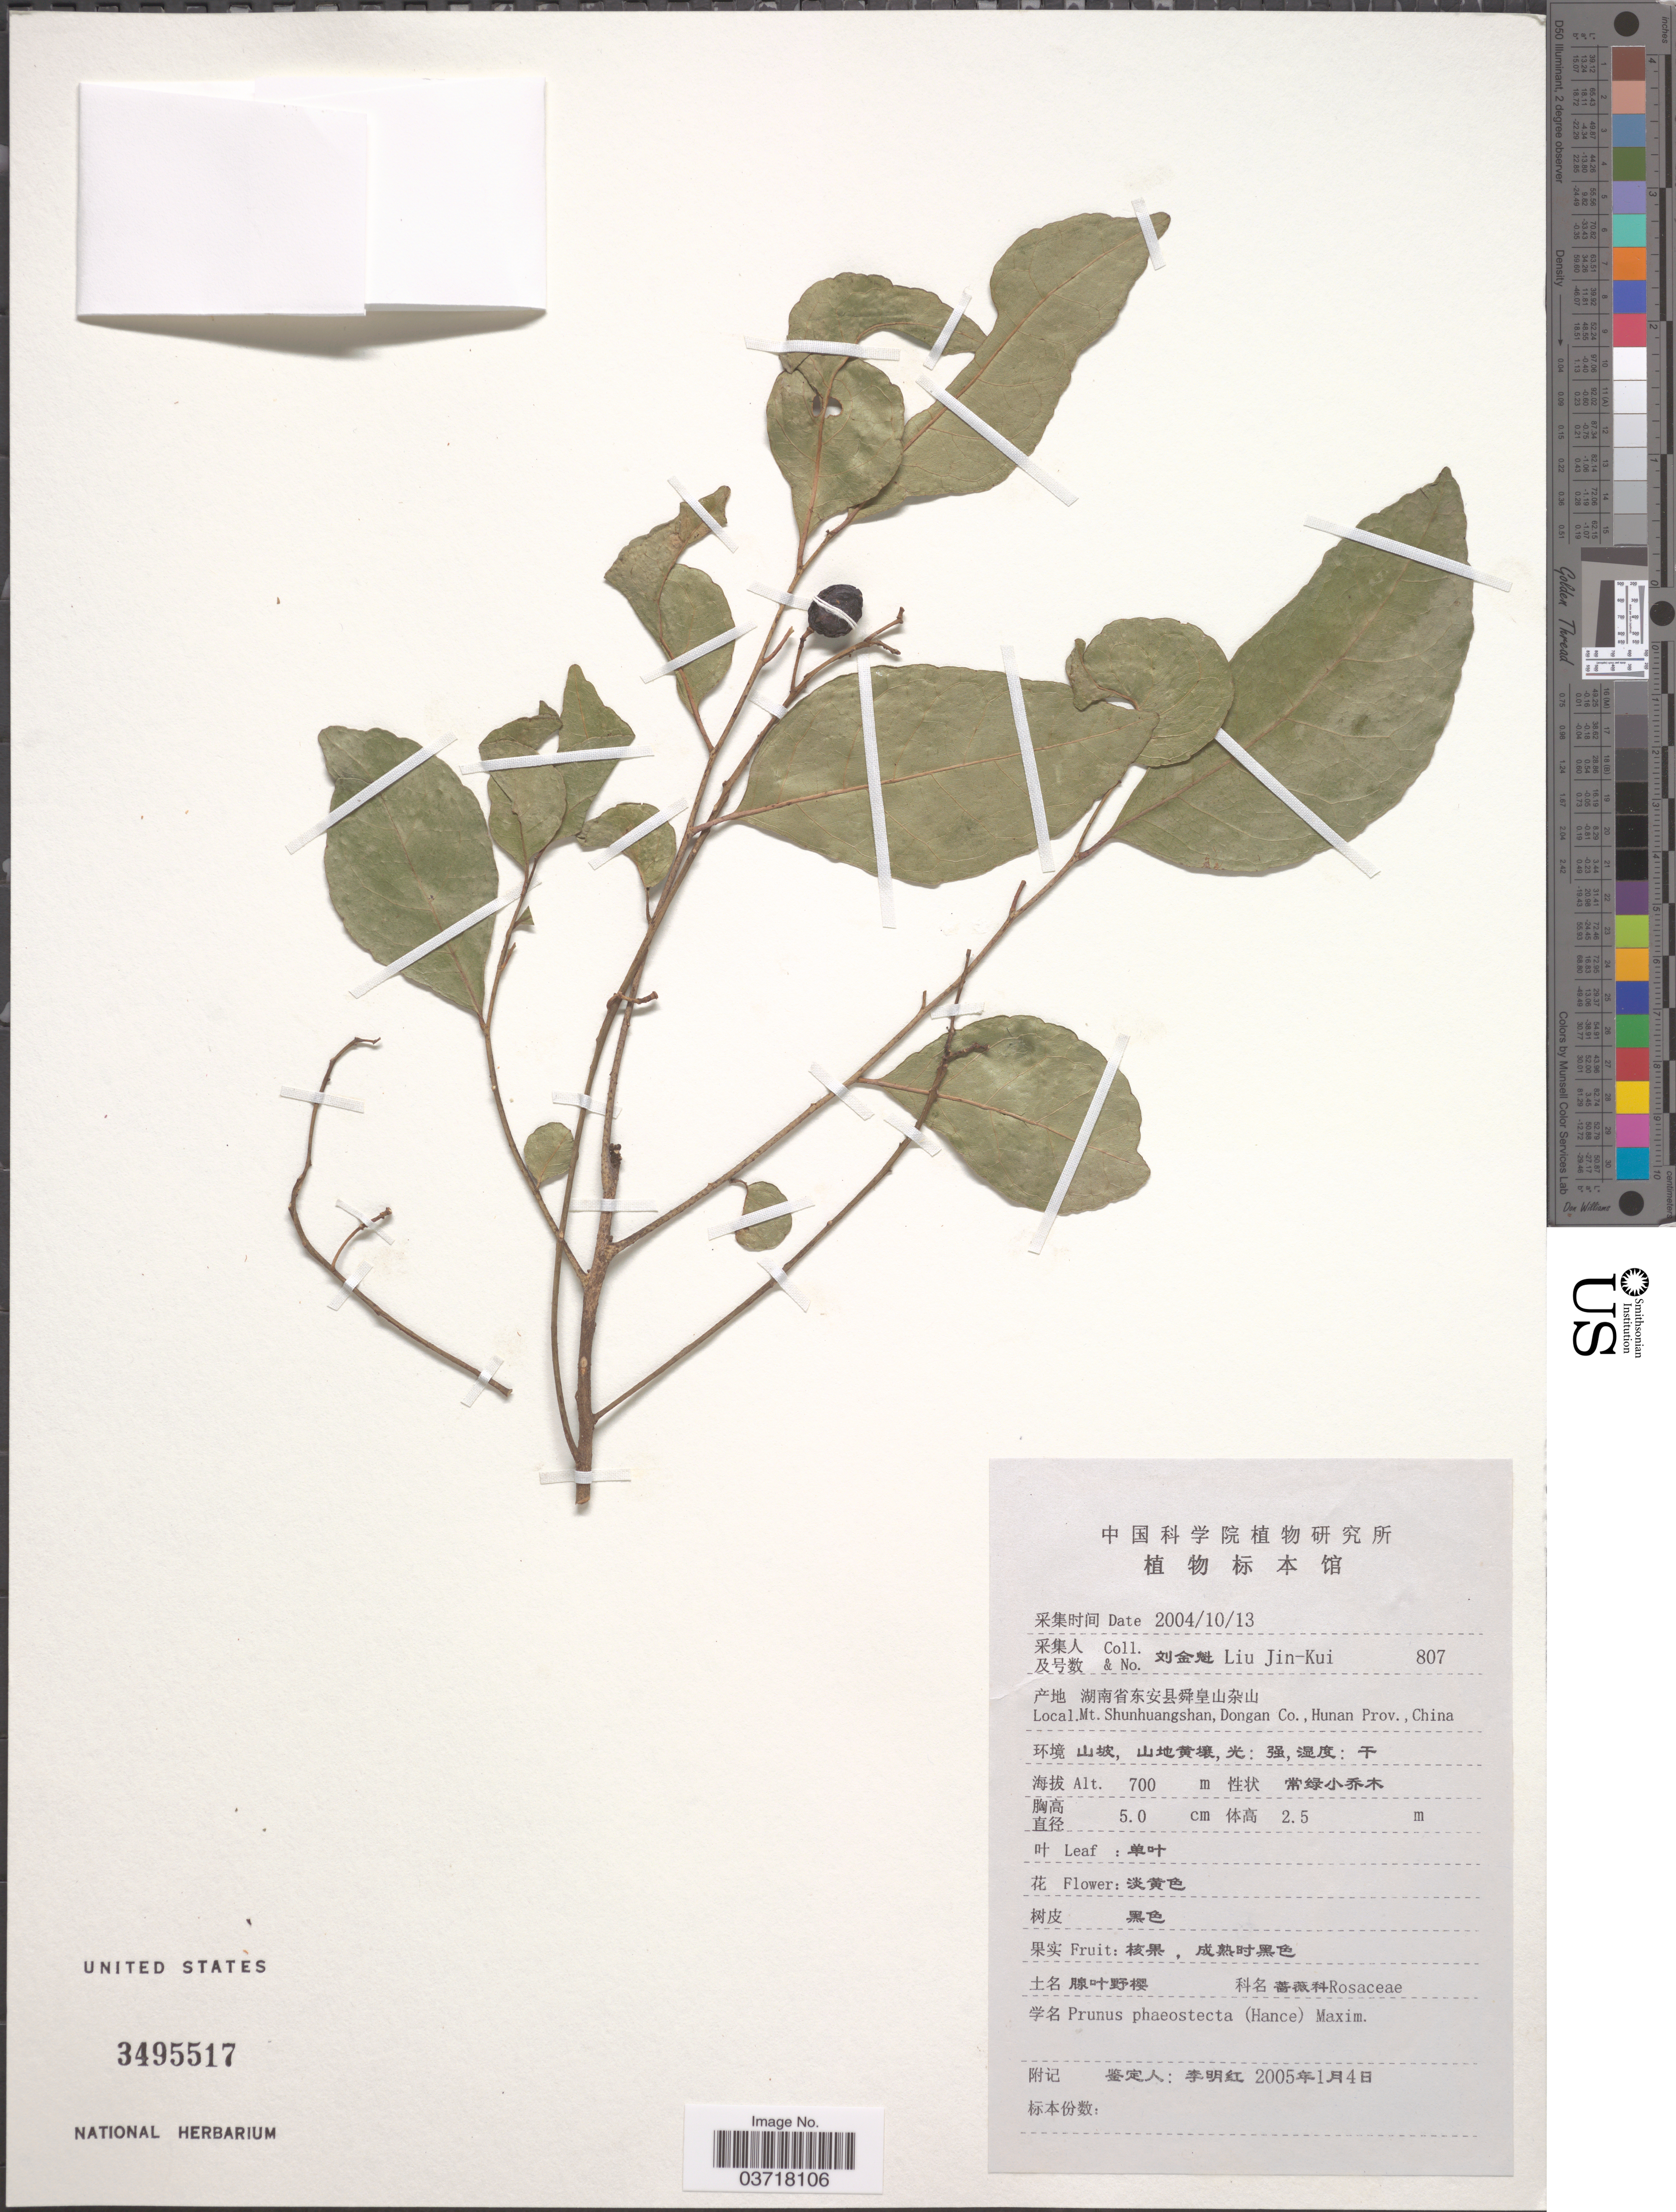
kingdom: Plantae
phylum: Tracheophyta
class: Magnoliopsida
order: Rosales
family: Rosaceae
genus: Prunus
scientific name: Prunus phaeosticta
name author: (Hance) Maxim.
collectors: Liu Jin-Kui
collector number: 807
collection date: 2004-10-13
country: China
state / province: Hunan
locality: Mt. Shunhuangshan, Dongan Co., Hunan Prov.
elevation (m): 700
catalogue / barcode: US 3495517